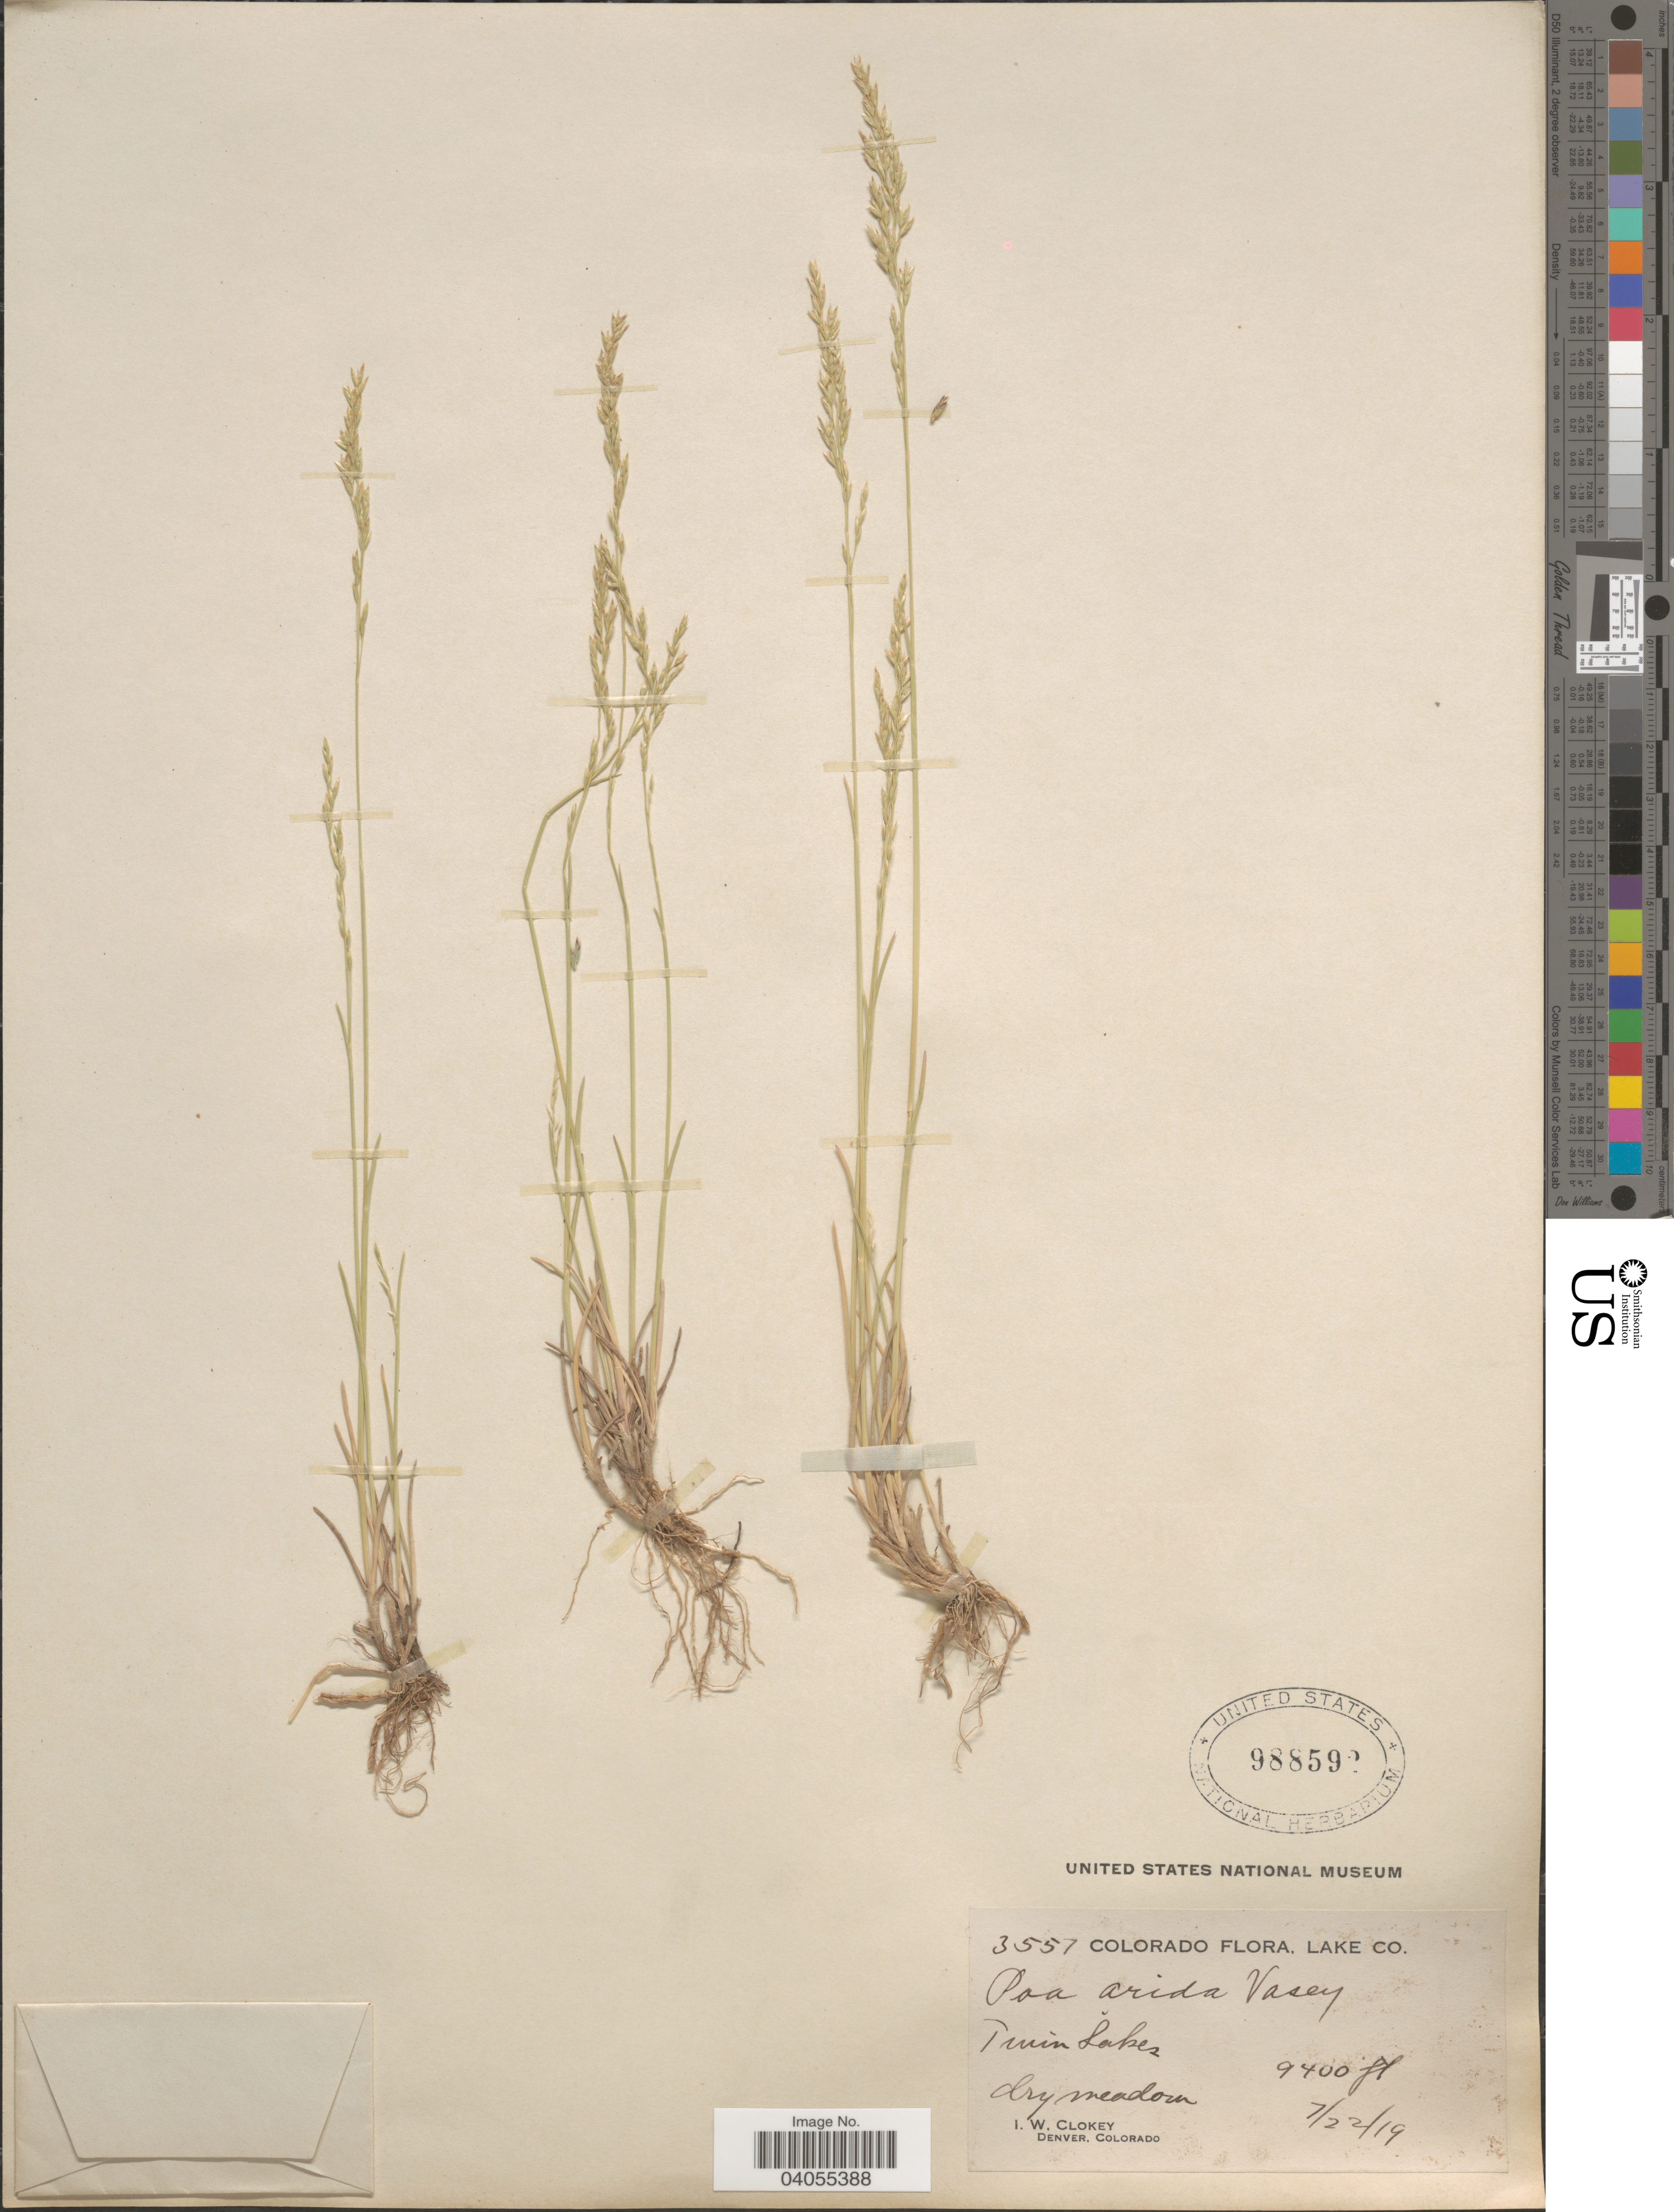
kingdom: Plantae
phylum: Tracheophyta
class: Liliopsida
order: Poales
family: Poaceae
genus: Poa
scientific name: Poa arida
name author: Vasey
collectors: I. W. Clokey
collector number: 3557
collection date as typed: Transcribed d/m/y: 22/7/19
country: United States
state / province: Colorado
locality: Lake Co. Twin Lakes.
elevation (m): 2865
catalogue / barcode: US 988592